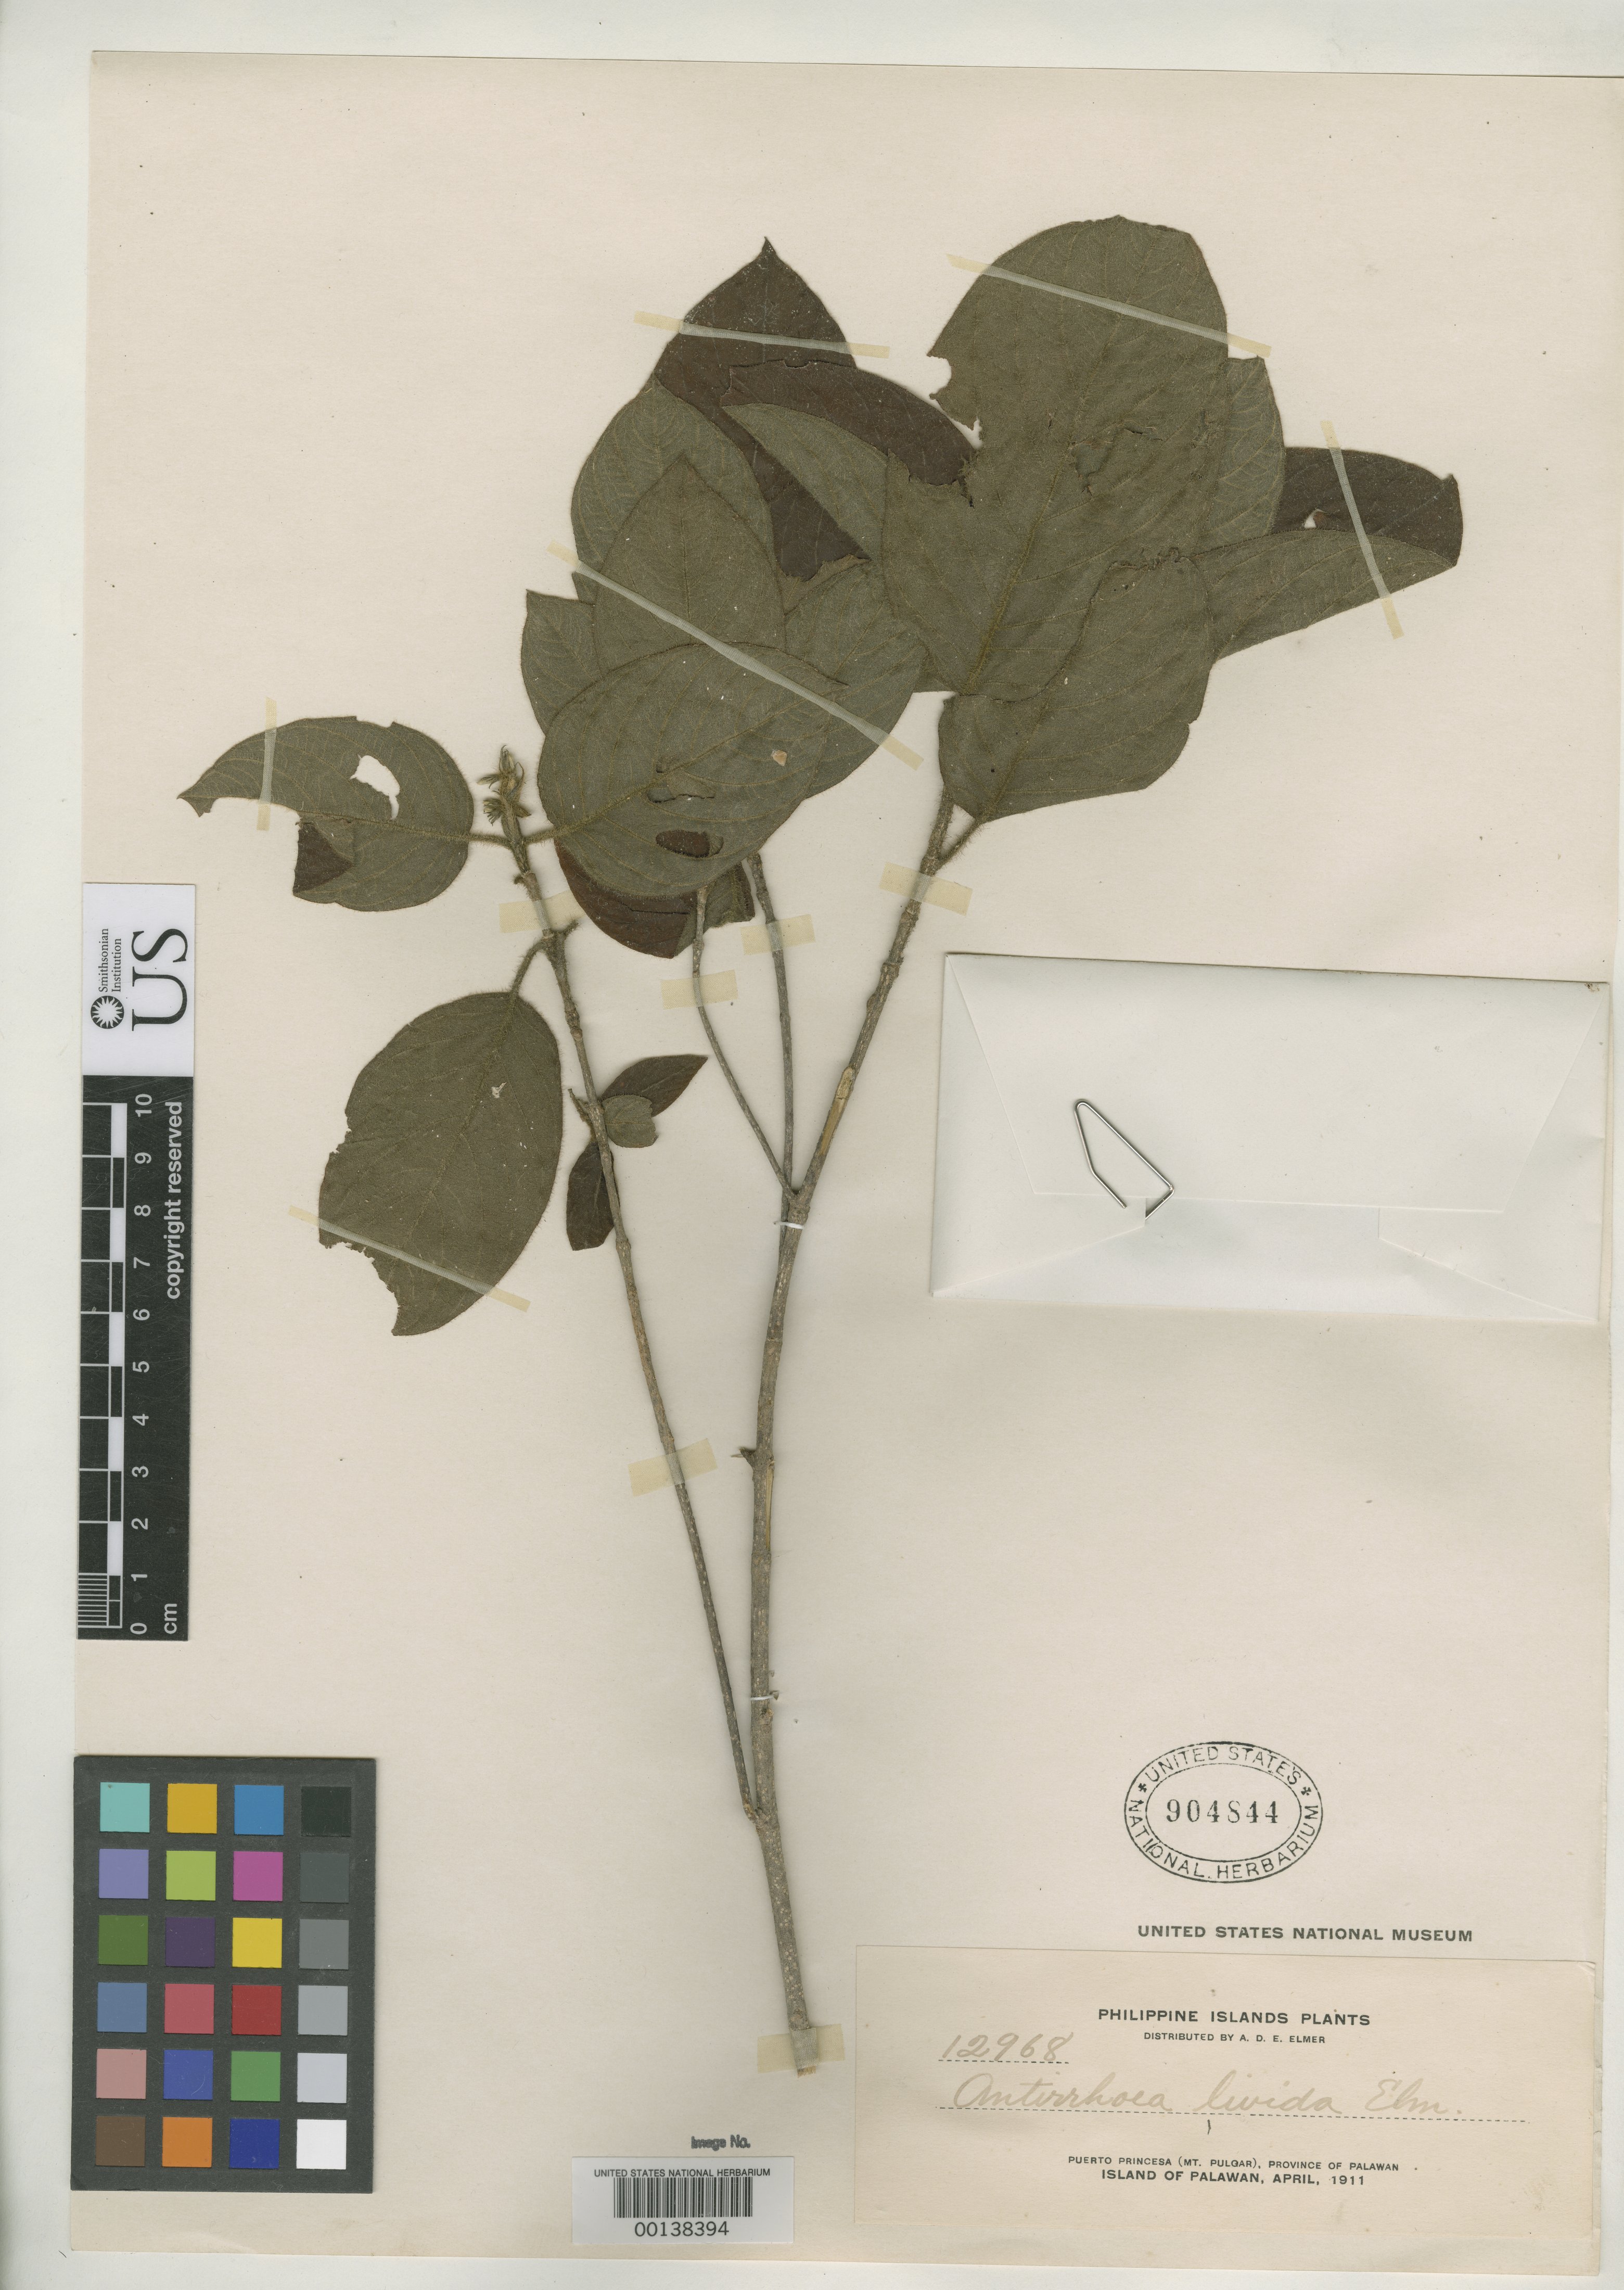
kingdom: Plantae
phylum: Tracheophyta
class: Magnoliopsida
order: Gentianales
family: Rubiaceae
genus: Antirhea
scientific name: Antirhea livida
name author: Elmer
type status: Isotype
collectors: A. D. E. Elmer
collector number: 12968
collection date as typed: Apr 1911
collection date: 1911-04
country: Philippines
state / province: Mimaropa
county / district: Palawan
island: Palawan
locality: Puerto Princesa, Mt. Pulgar.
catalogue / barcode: US 904844